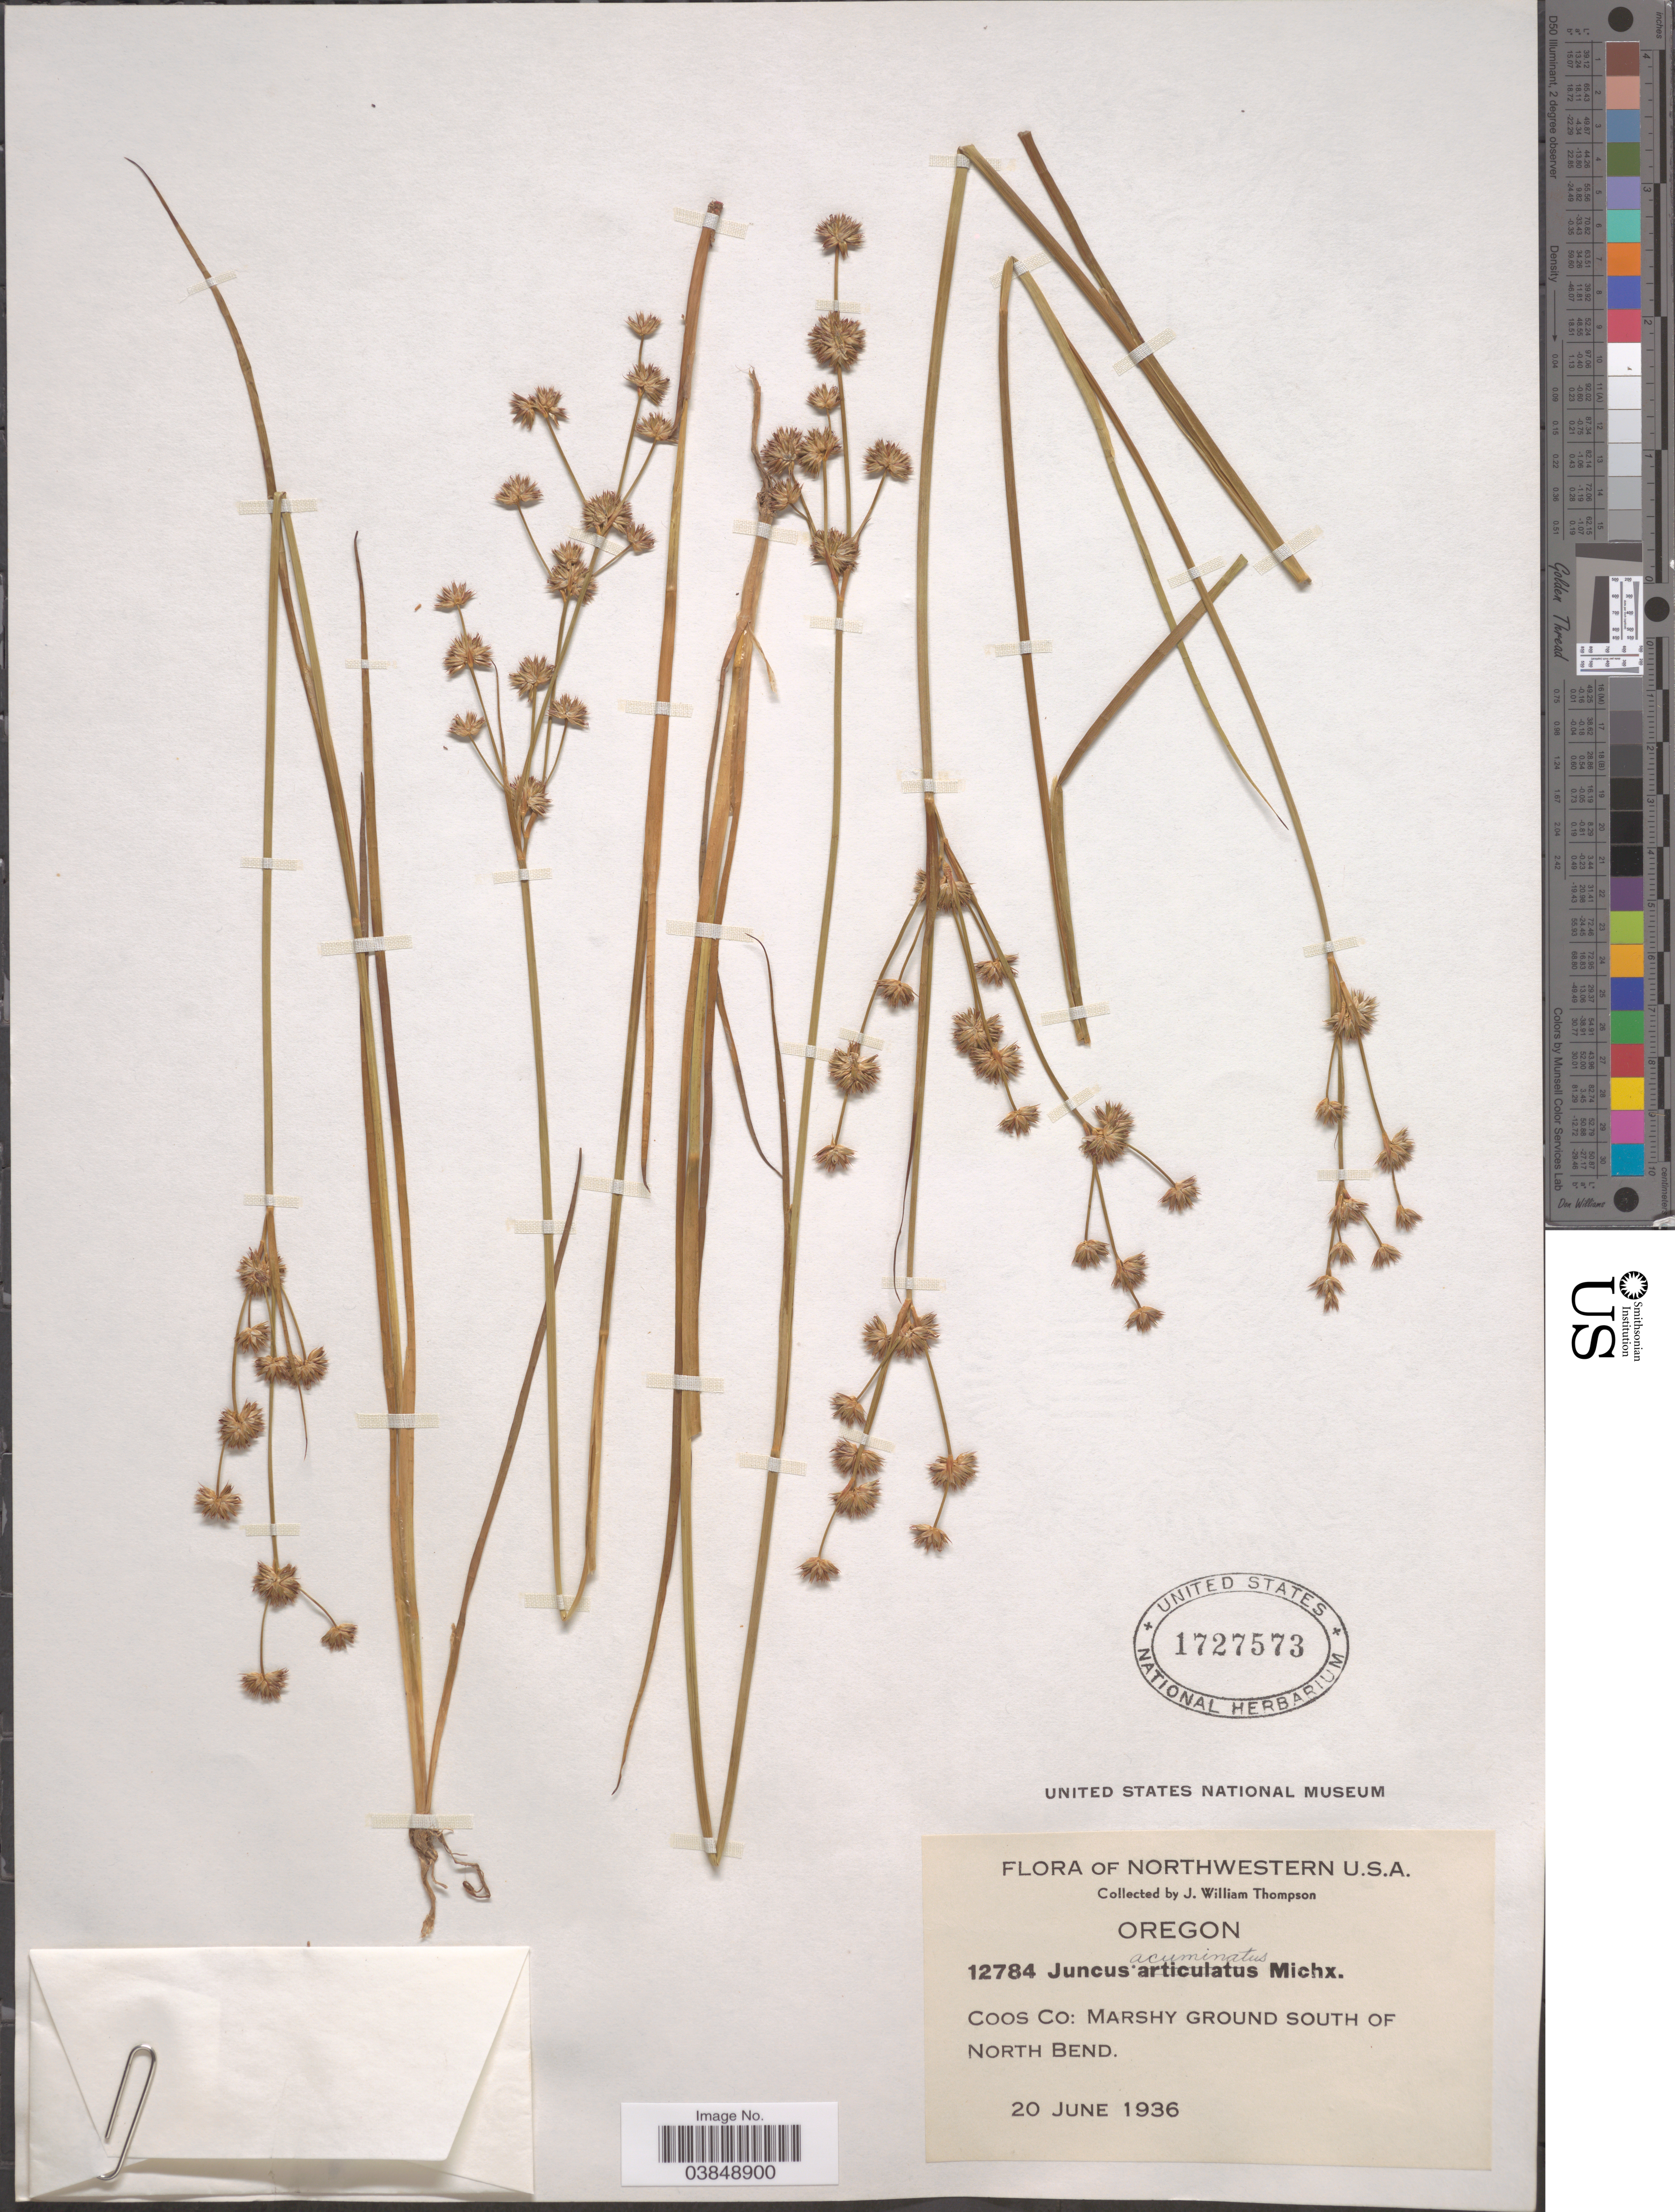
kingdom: Plantae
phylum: Tracheophyta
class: Liliopsida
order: Poales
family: Juncaceae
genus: Juncus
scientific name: Juncus acuminatus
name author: Michx.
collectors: J. W. Thompson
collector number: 12784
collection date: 1936-06-20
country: United States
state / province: Oregon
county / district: Coos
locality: Coos Co: Marshy Ground South of North Bend.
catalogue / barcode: US 1727573